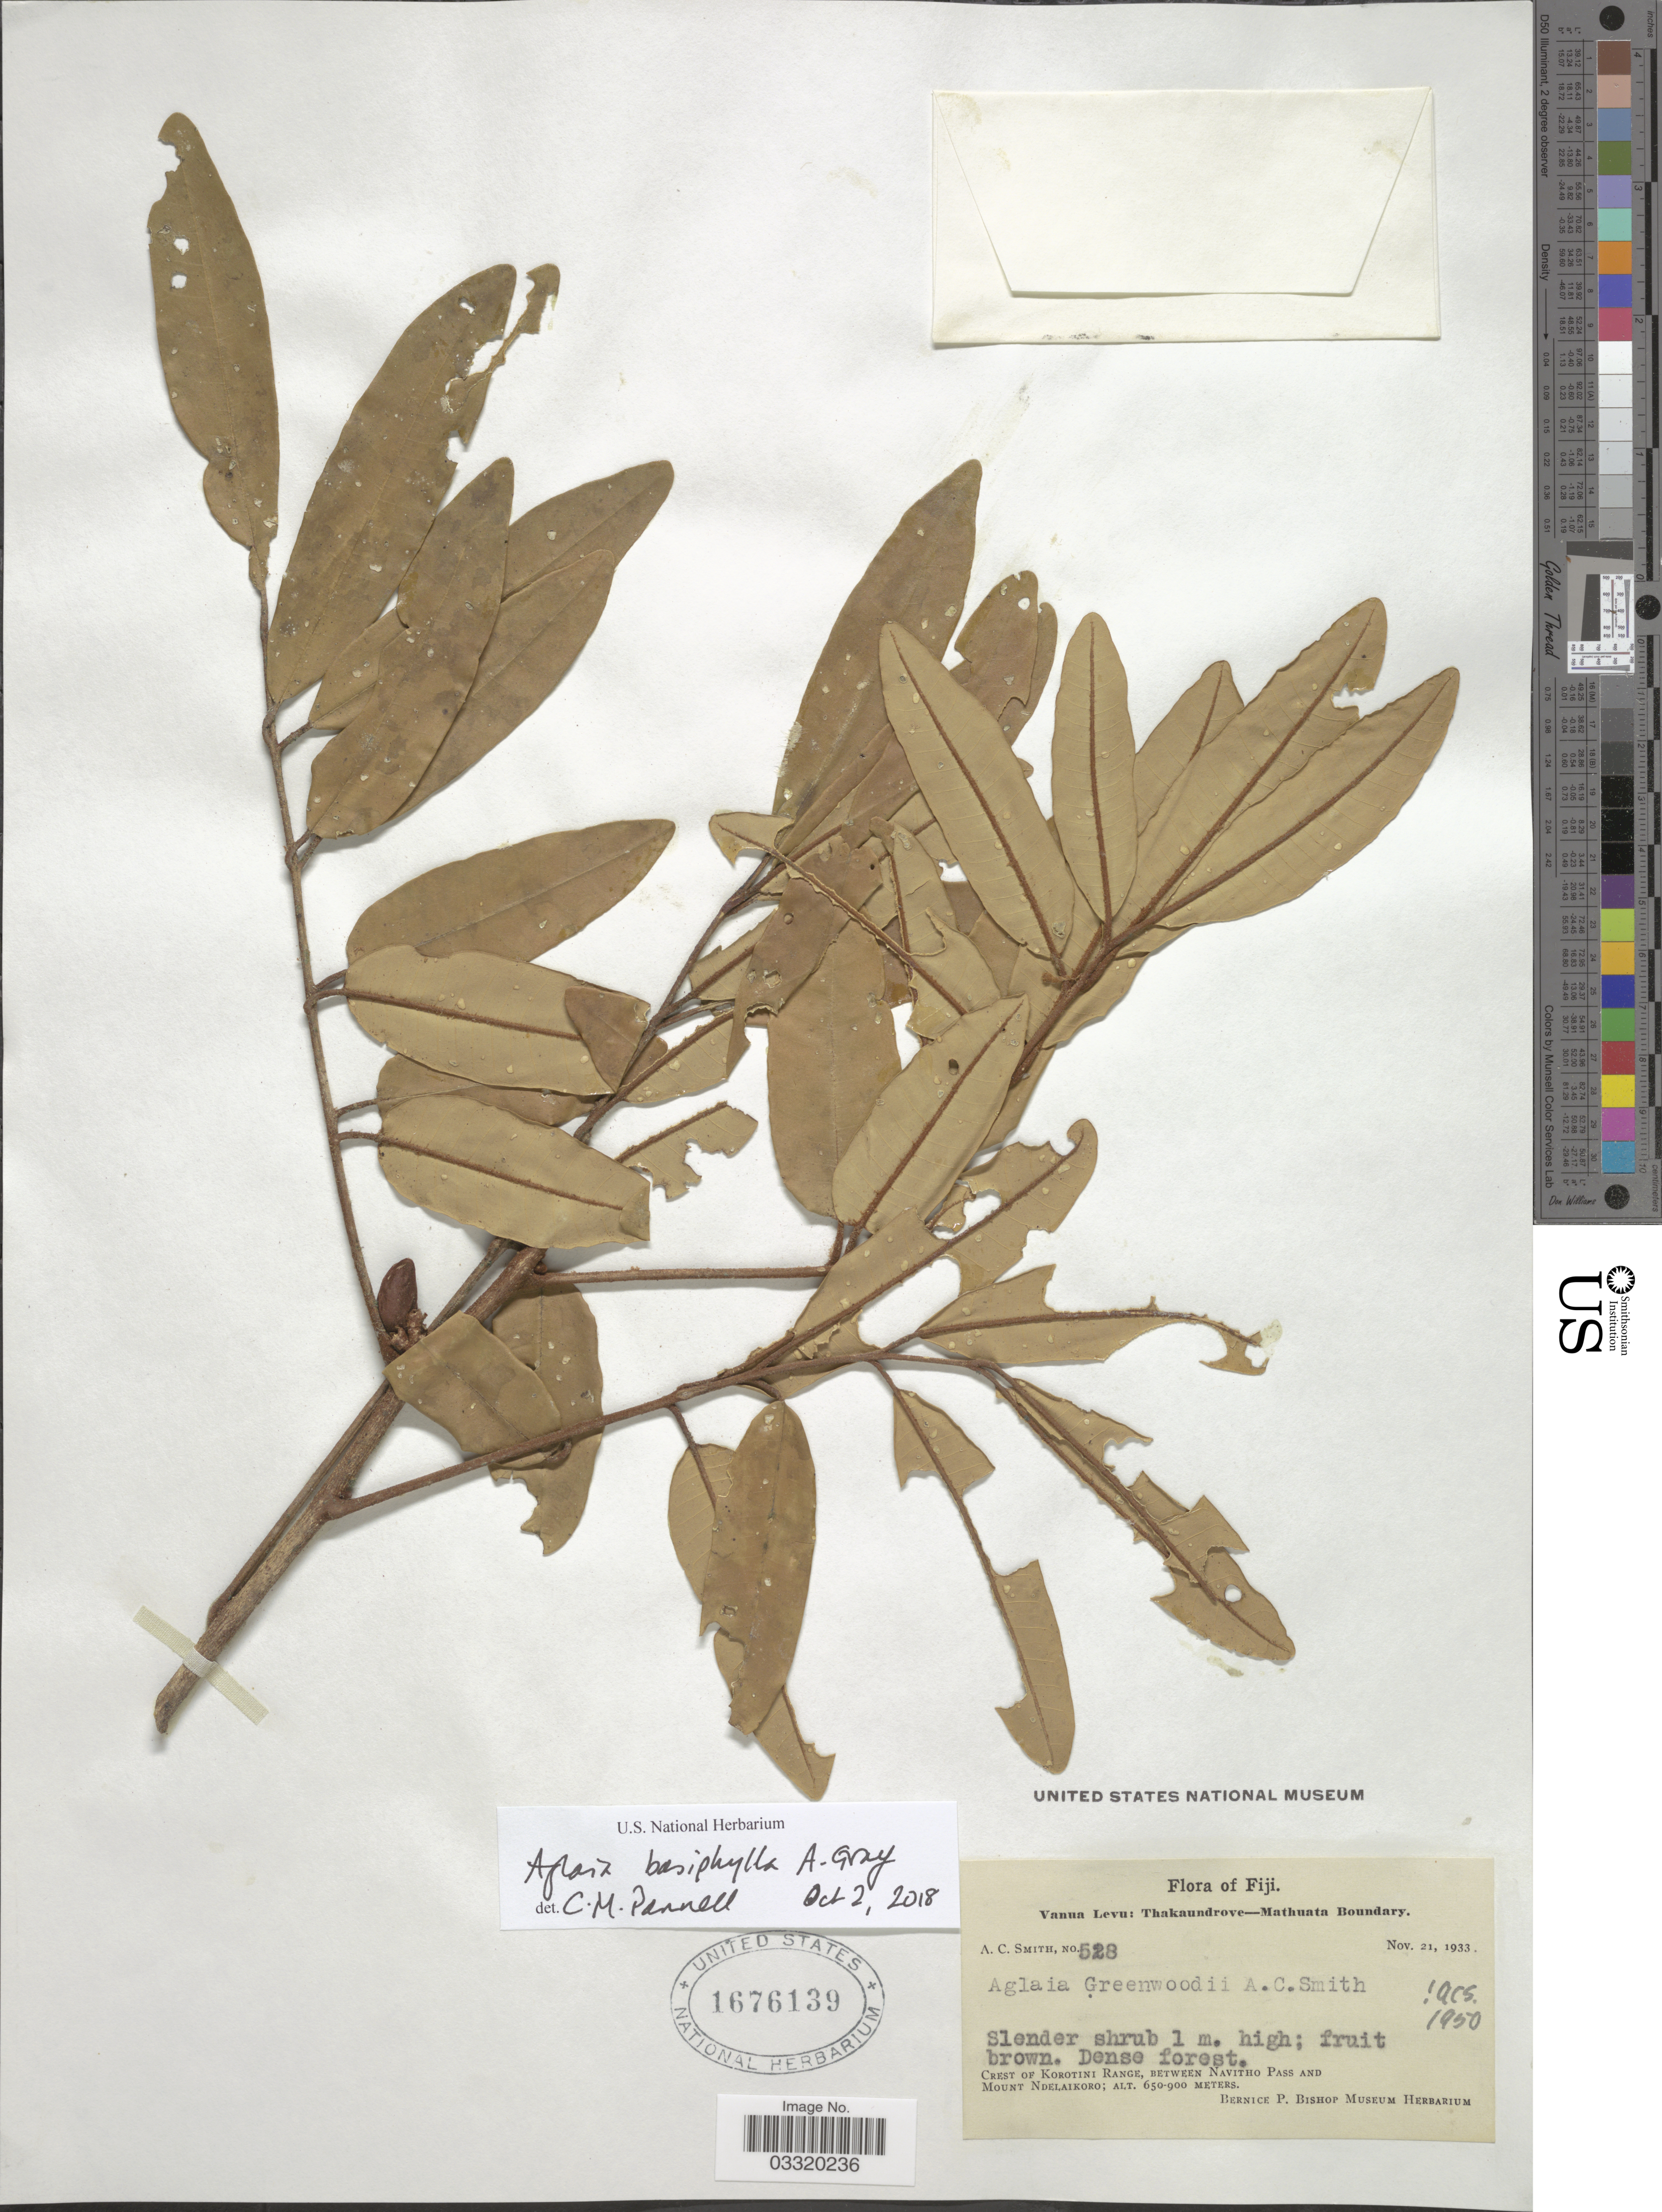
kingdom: Plantae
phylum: Tracheophyta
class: Magnoliopsida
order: Sapindales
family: Meliaceae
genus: Aglaia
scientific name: Aglaia basiphylla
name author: A. Gray in Wilkes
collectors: A. C. Smith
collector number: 528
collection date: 1933-11-21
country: Fiji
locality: Vanua Levu: Thakaundrove-Mathuata Boundary. Crest of Korotini Range, between Navitho Pass and Mount Ndelaikoro.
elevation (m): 650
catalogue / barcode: US 1676139